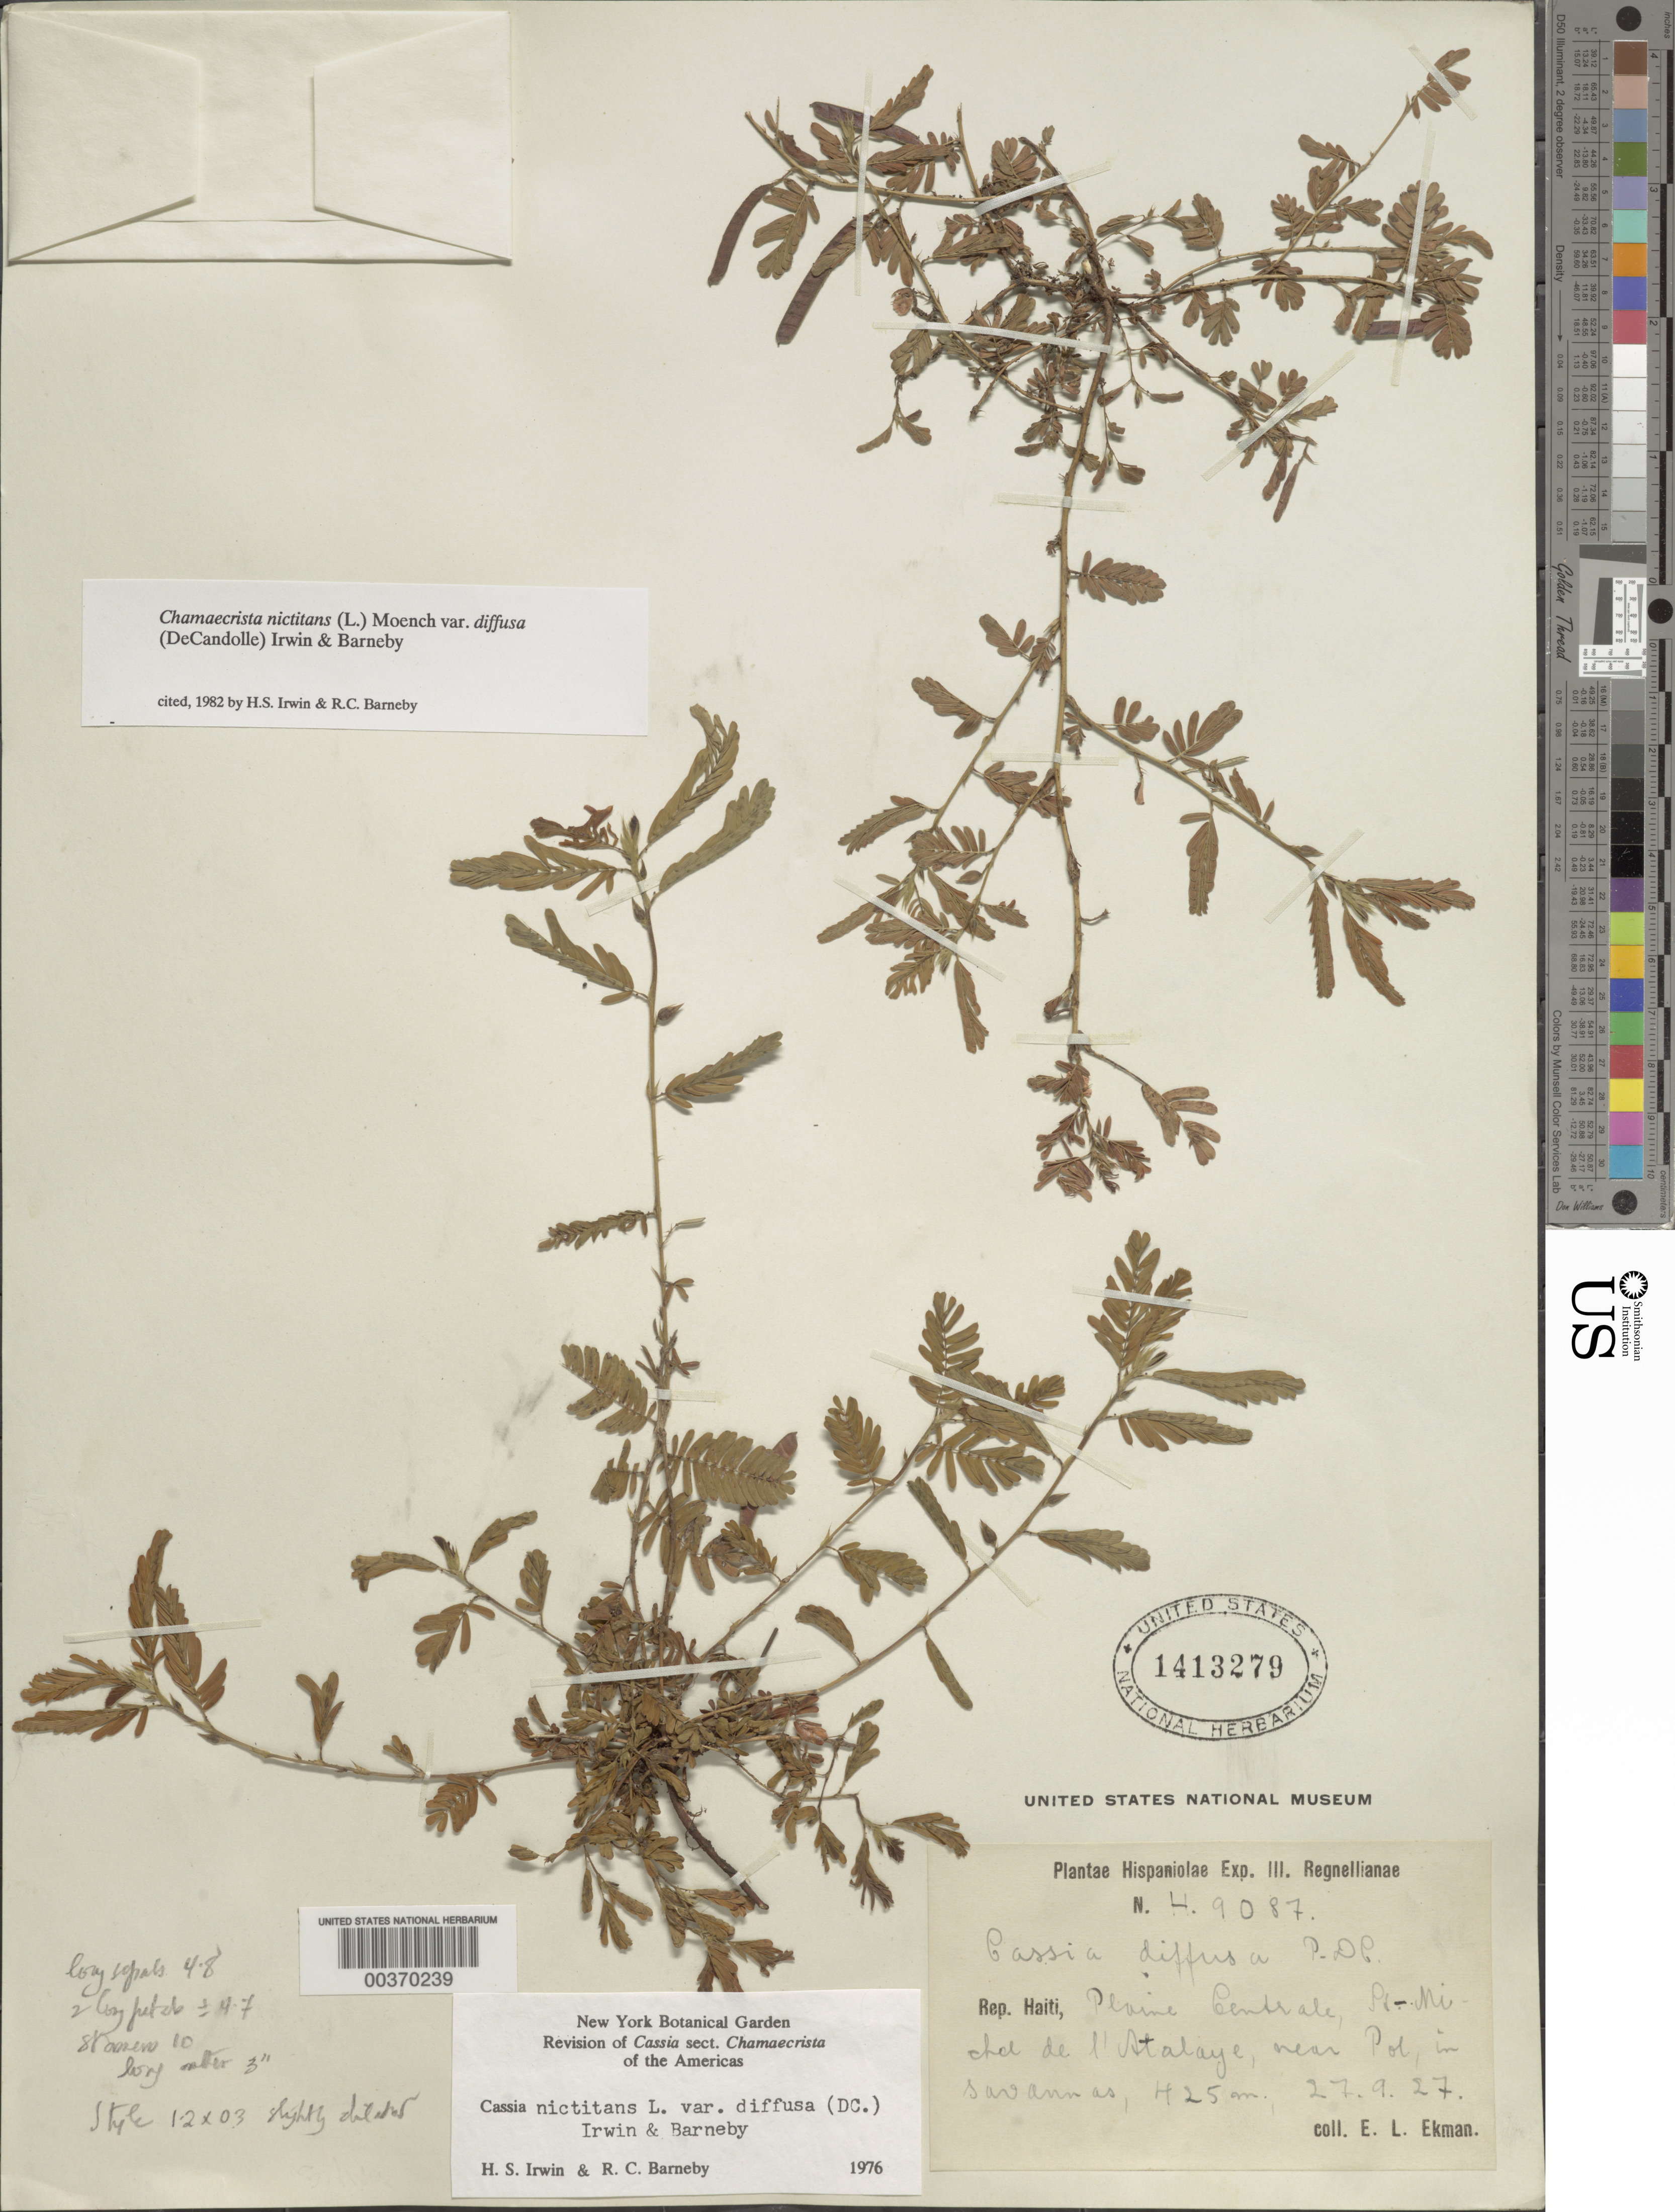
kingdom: Plantae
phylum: Tracheophyta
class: Magnoliopsida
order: Fabales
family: Fabaceae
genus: Chamaecrista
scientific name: Chamaecrista nictitans var. diffusa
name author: (DC.) H.S. Irwin & Barneby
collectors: E. L. Ekman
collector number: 9087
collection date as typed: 27 Sep 1927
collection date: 1927-09-27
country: Haiti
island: Hispaniola Island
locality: Plaine centrale, st. michel de l'atalye, near pol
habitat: In savannas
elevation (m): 425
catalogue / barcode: US 1413279